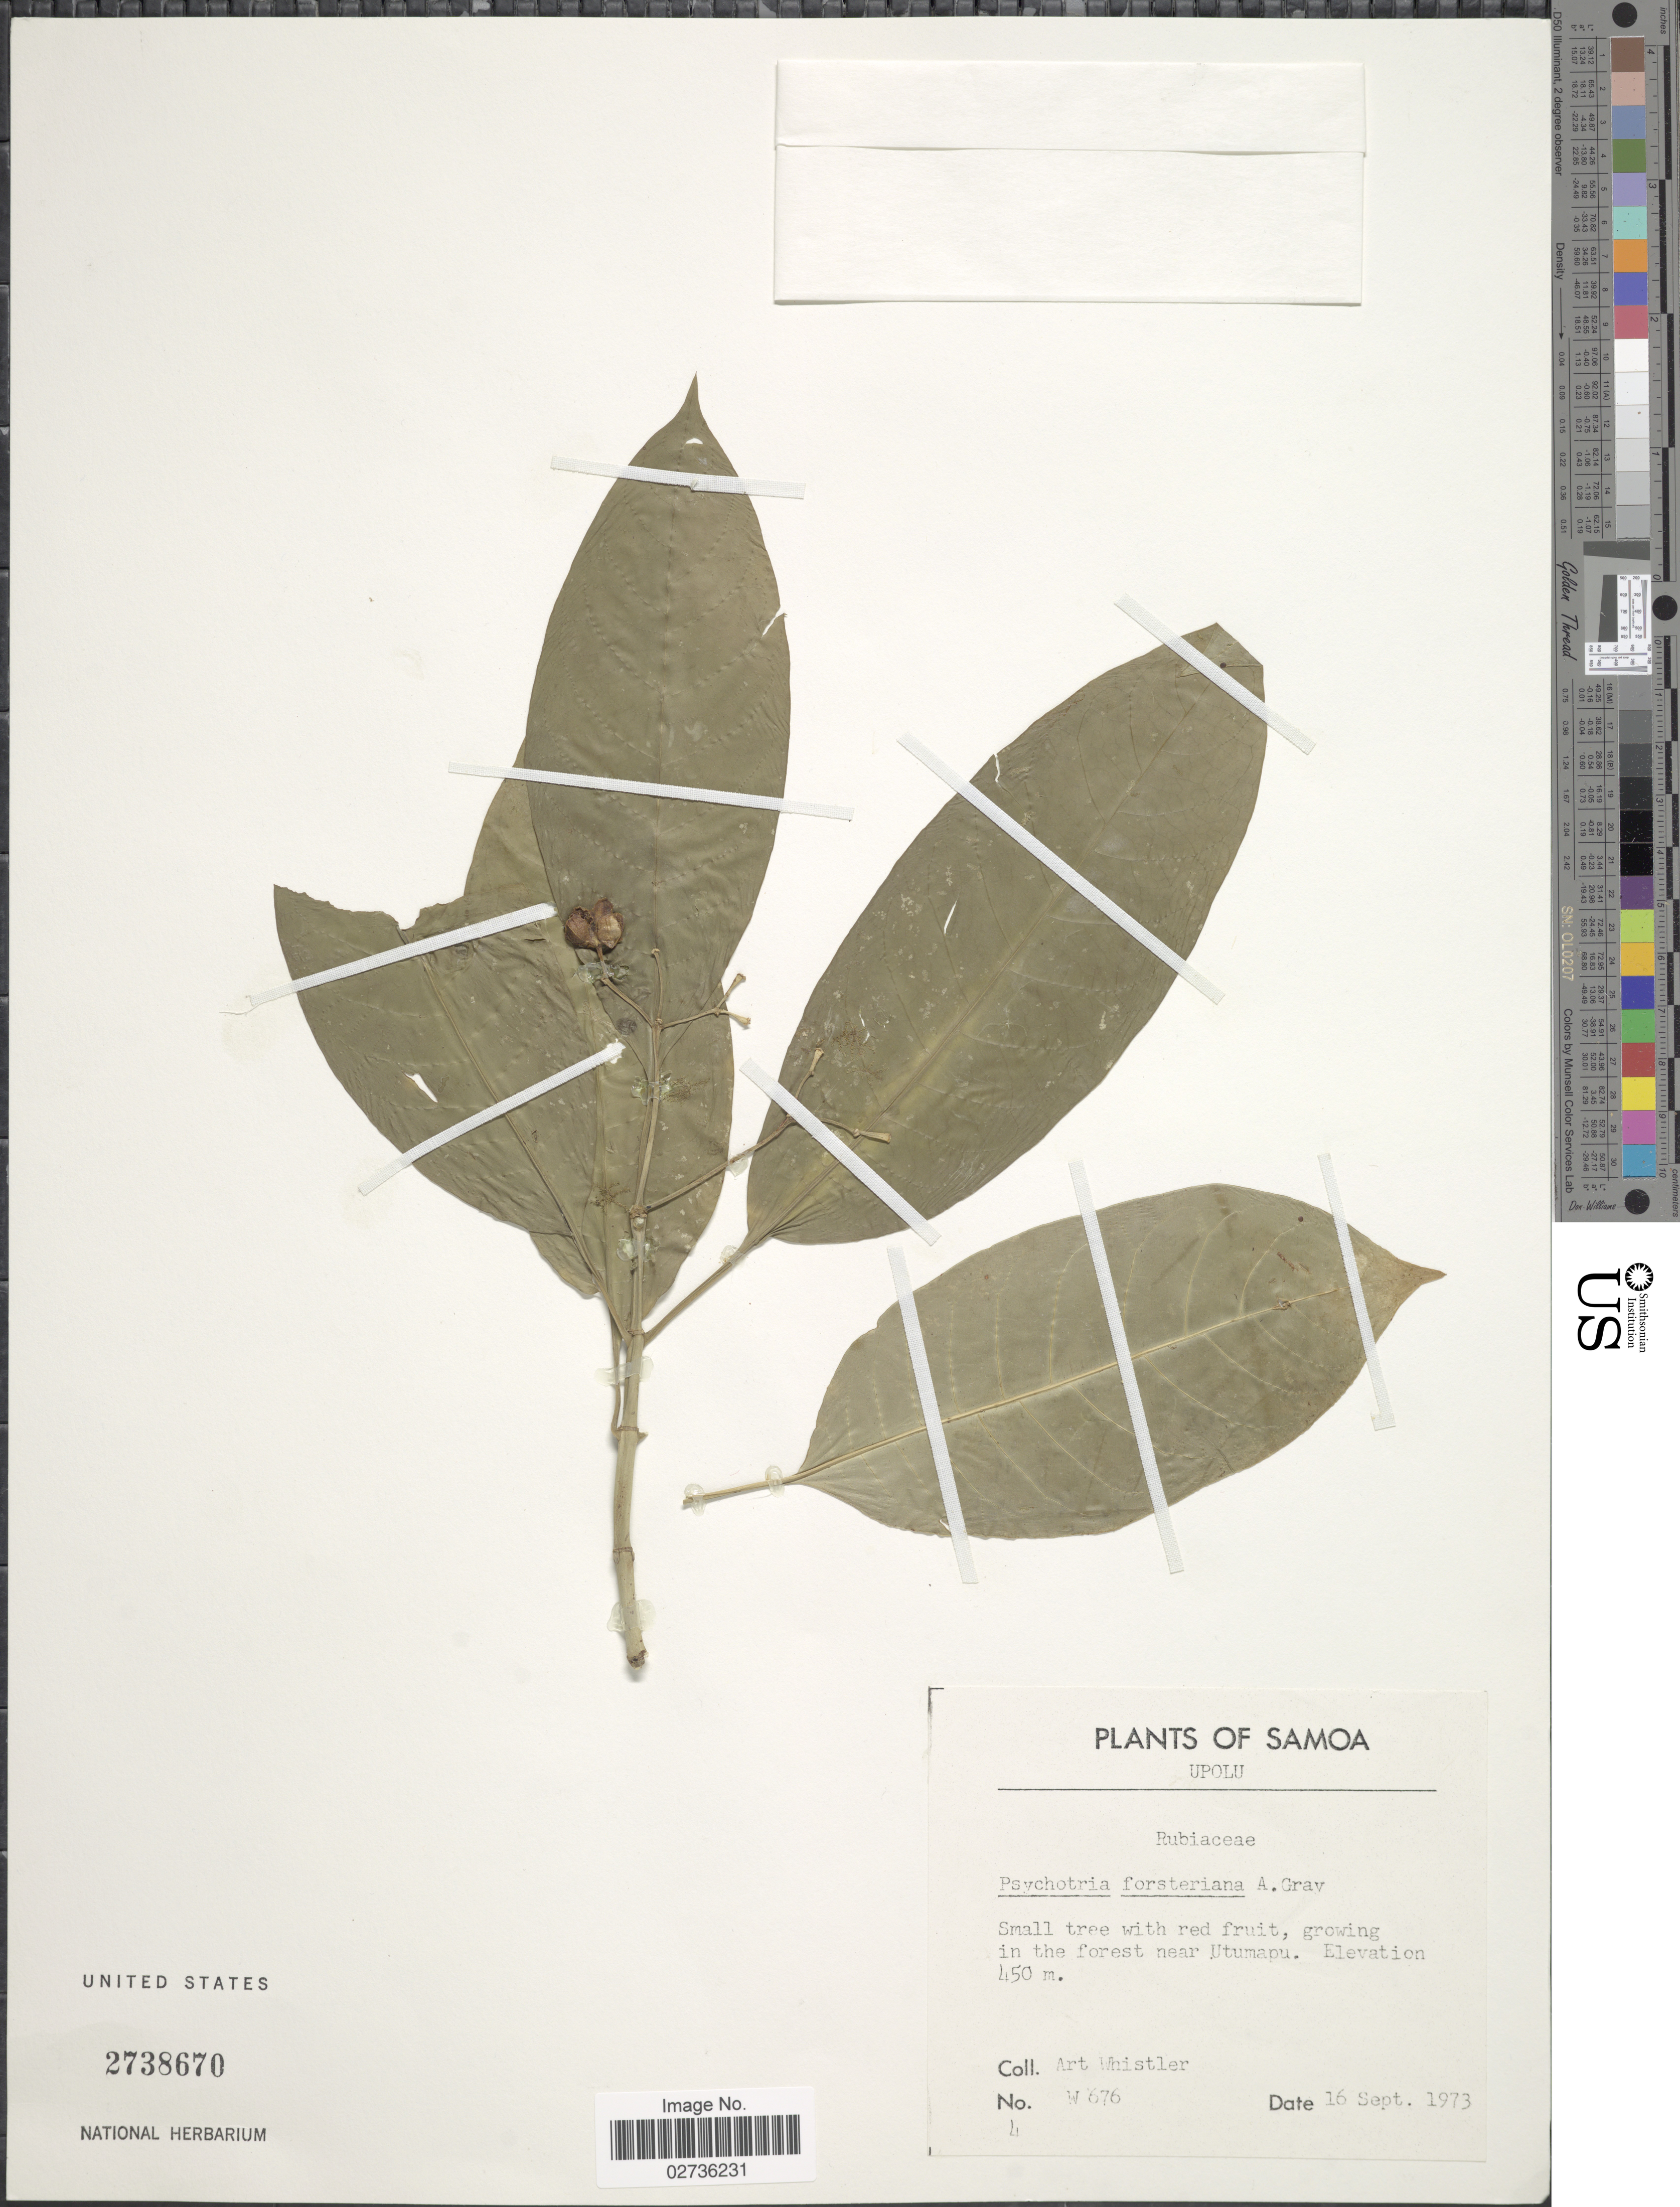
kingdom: Plantae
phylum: Tracheophyta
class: Magnoliopsida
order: Gentianales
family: Rubiaceae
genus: Psychotria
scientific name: Psychotria forsteriana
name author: A. Gray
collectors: A. Whistler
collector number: W 676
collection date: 1973-09-16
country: Samoa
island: Upolu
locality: Upolu. Growing in the forest near Utumapu.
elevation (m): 450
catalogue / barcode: US 2738670